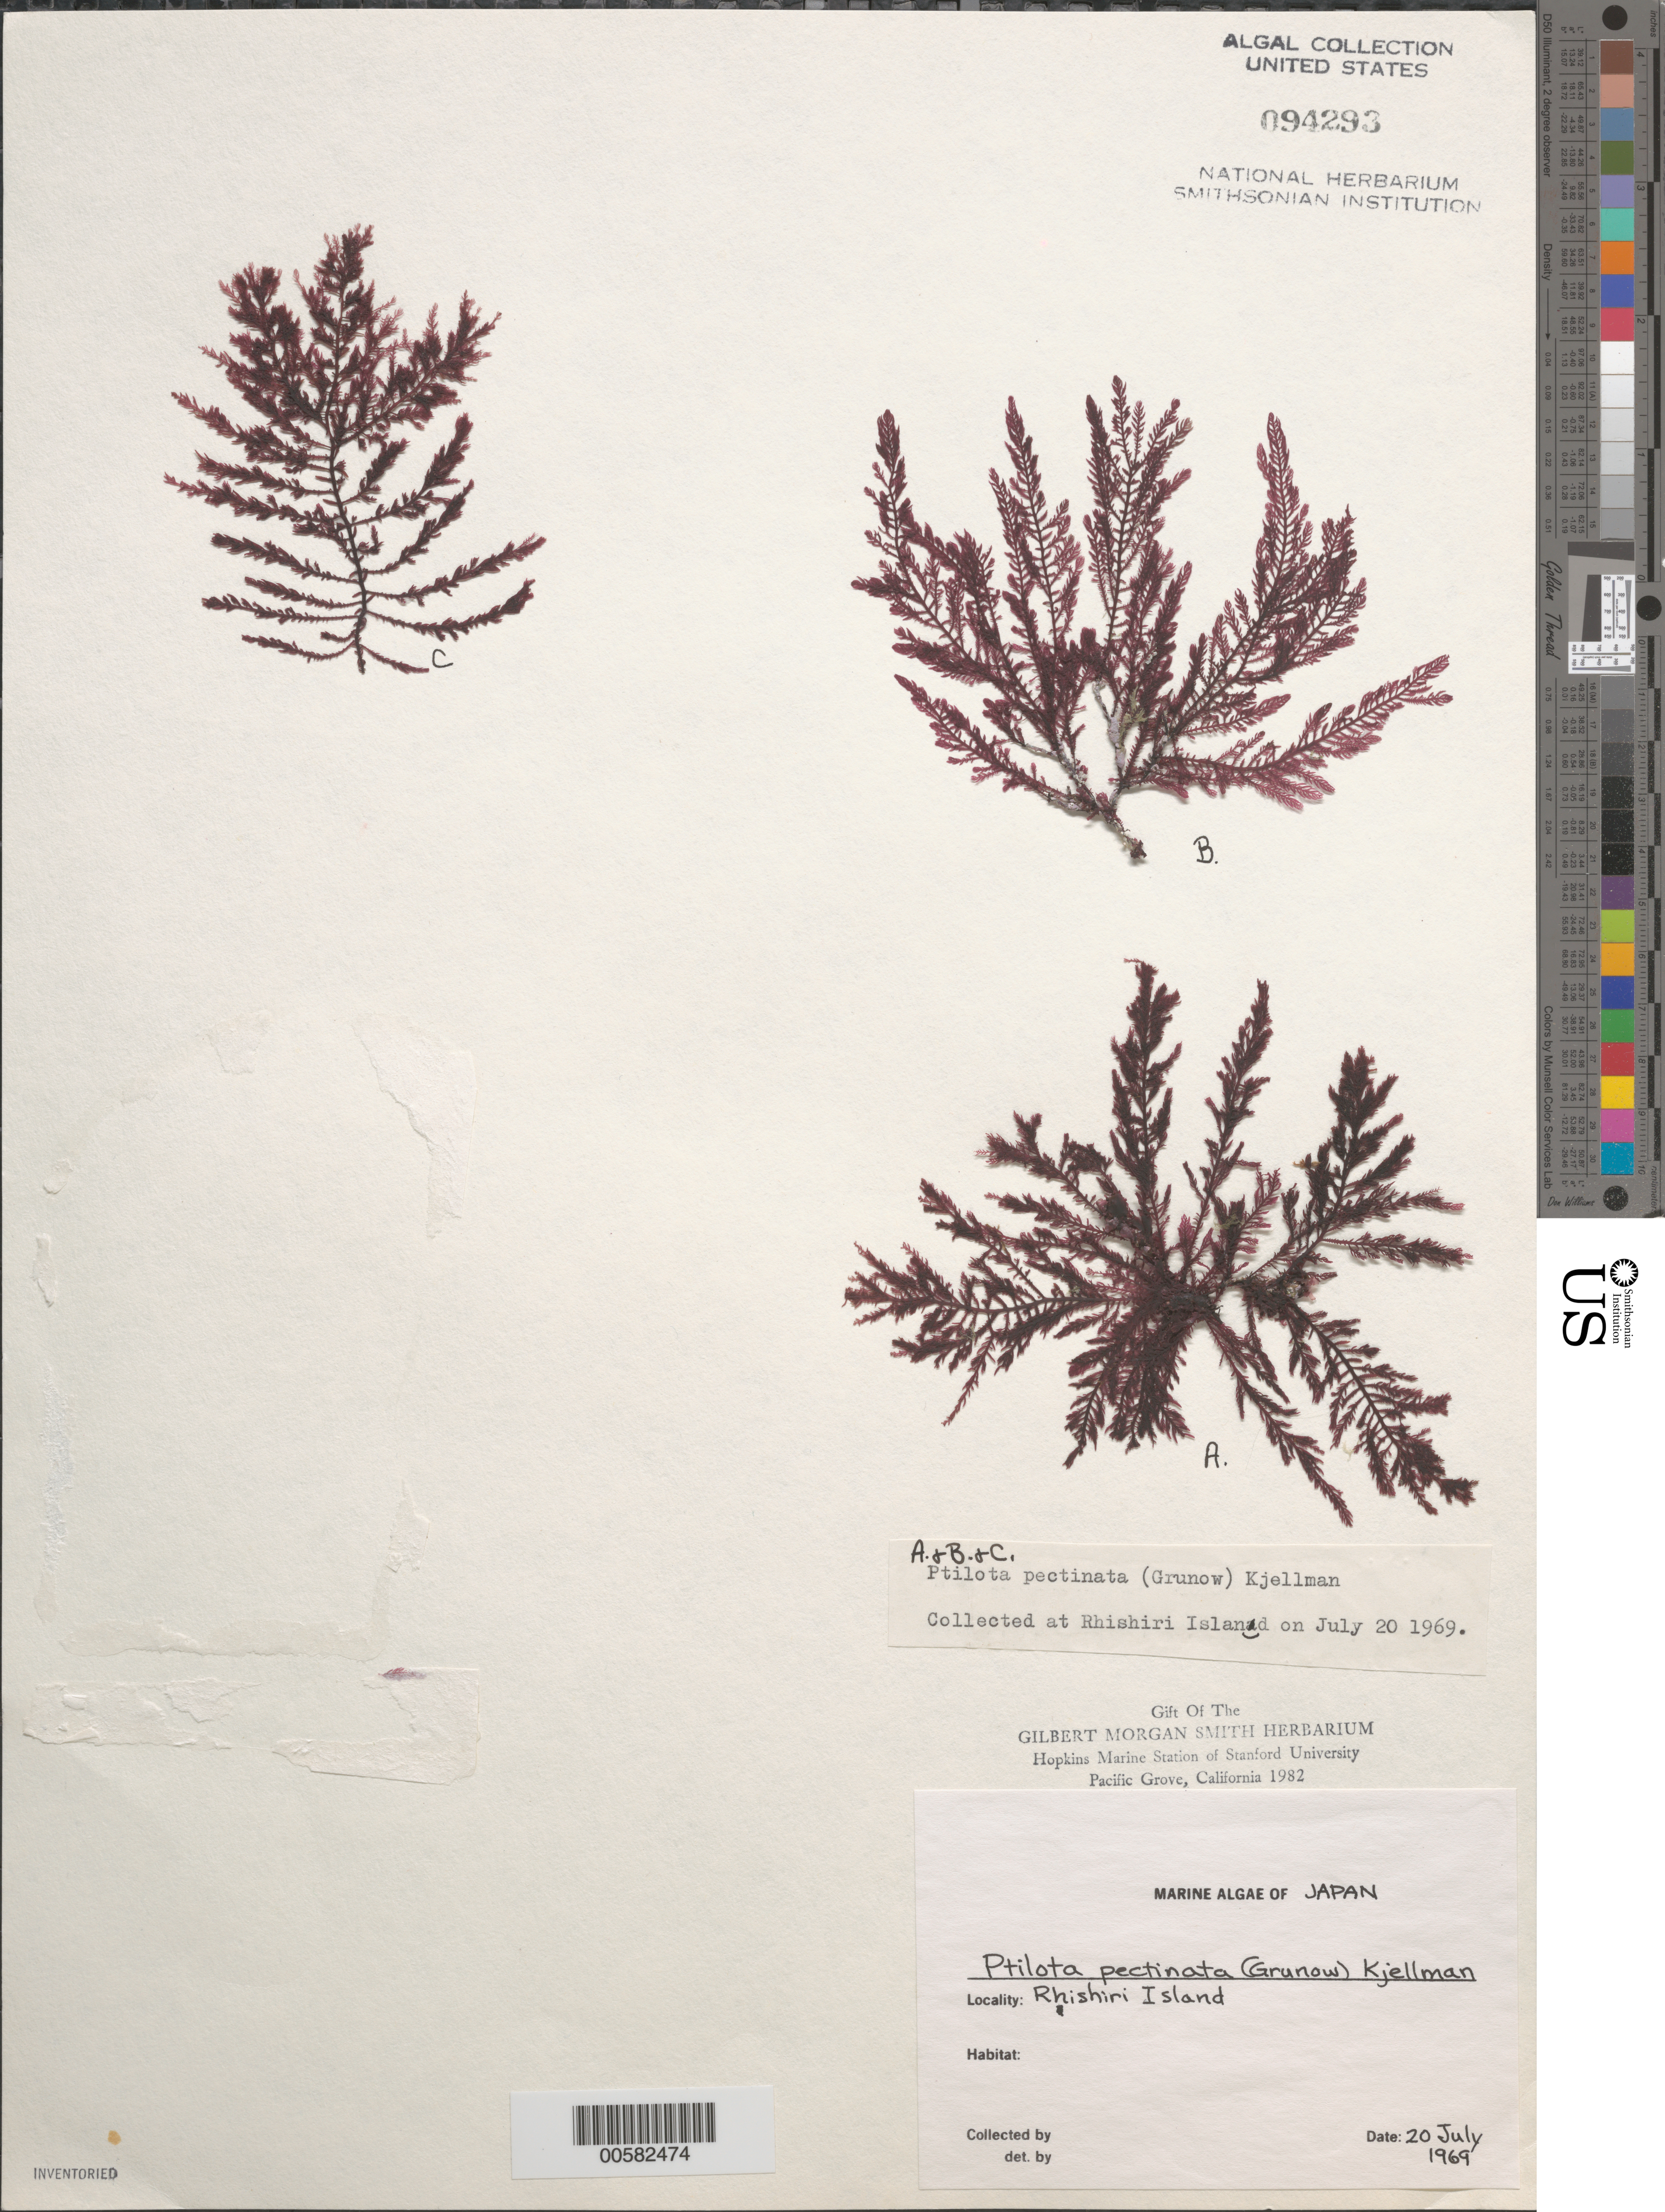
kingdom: Plantae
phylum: Rhodophyta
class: Florideophyceae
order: Ceramiales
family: Wrangeliaceae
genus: Ptilota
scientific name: Ptilota serrata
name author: Kützing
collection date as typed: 20 Jul 1969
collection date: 1969-07-20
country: Japan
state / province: Hokkaido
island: Rishiri (Rhishiri)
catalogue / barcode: US 94293